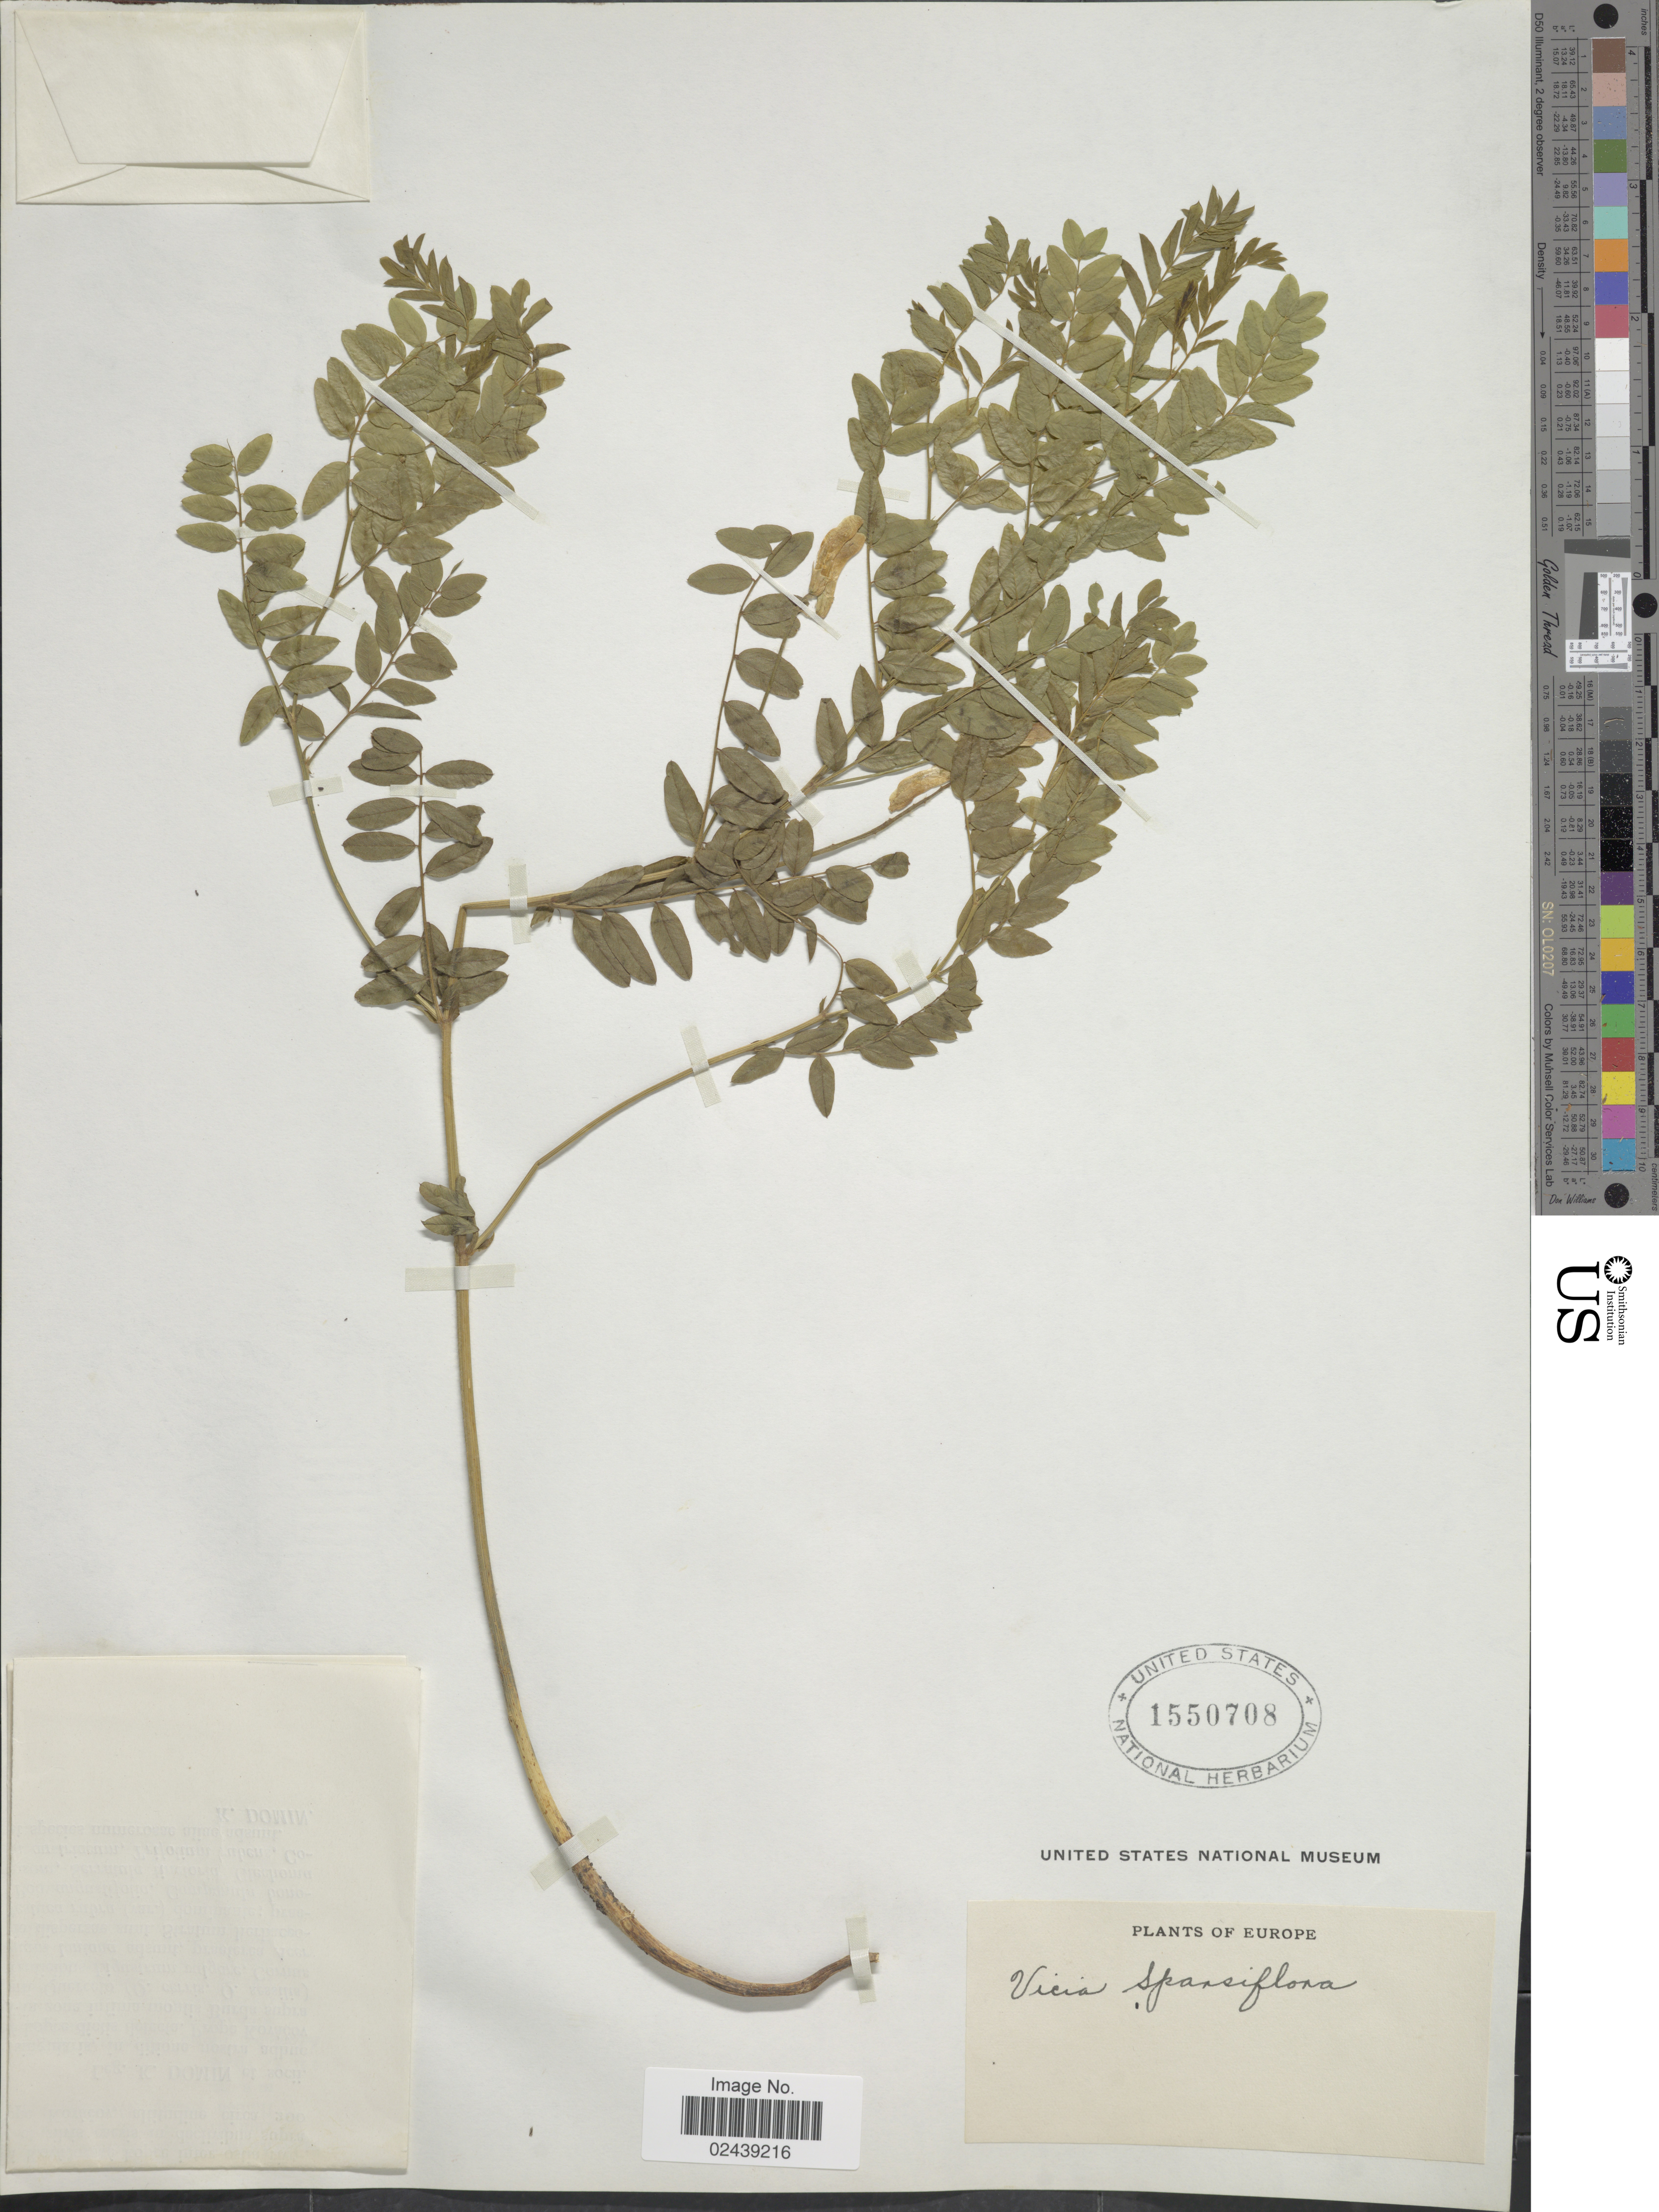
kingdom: Plantae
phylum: Tracheophyta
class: Magnoliopsida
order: Fabales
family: Fabaceae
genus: Vicia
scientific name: Vicia sparsiflora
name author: Ten.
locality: Europe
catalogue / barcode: US 1550708